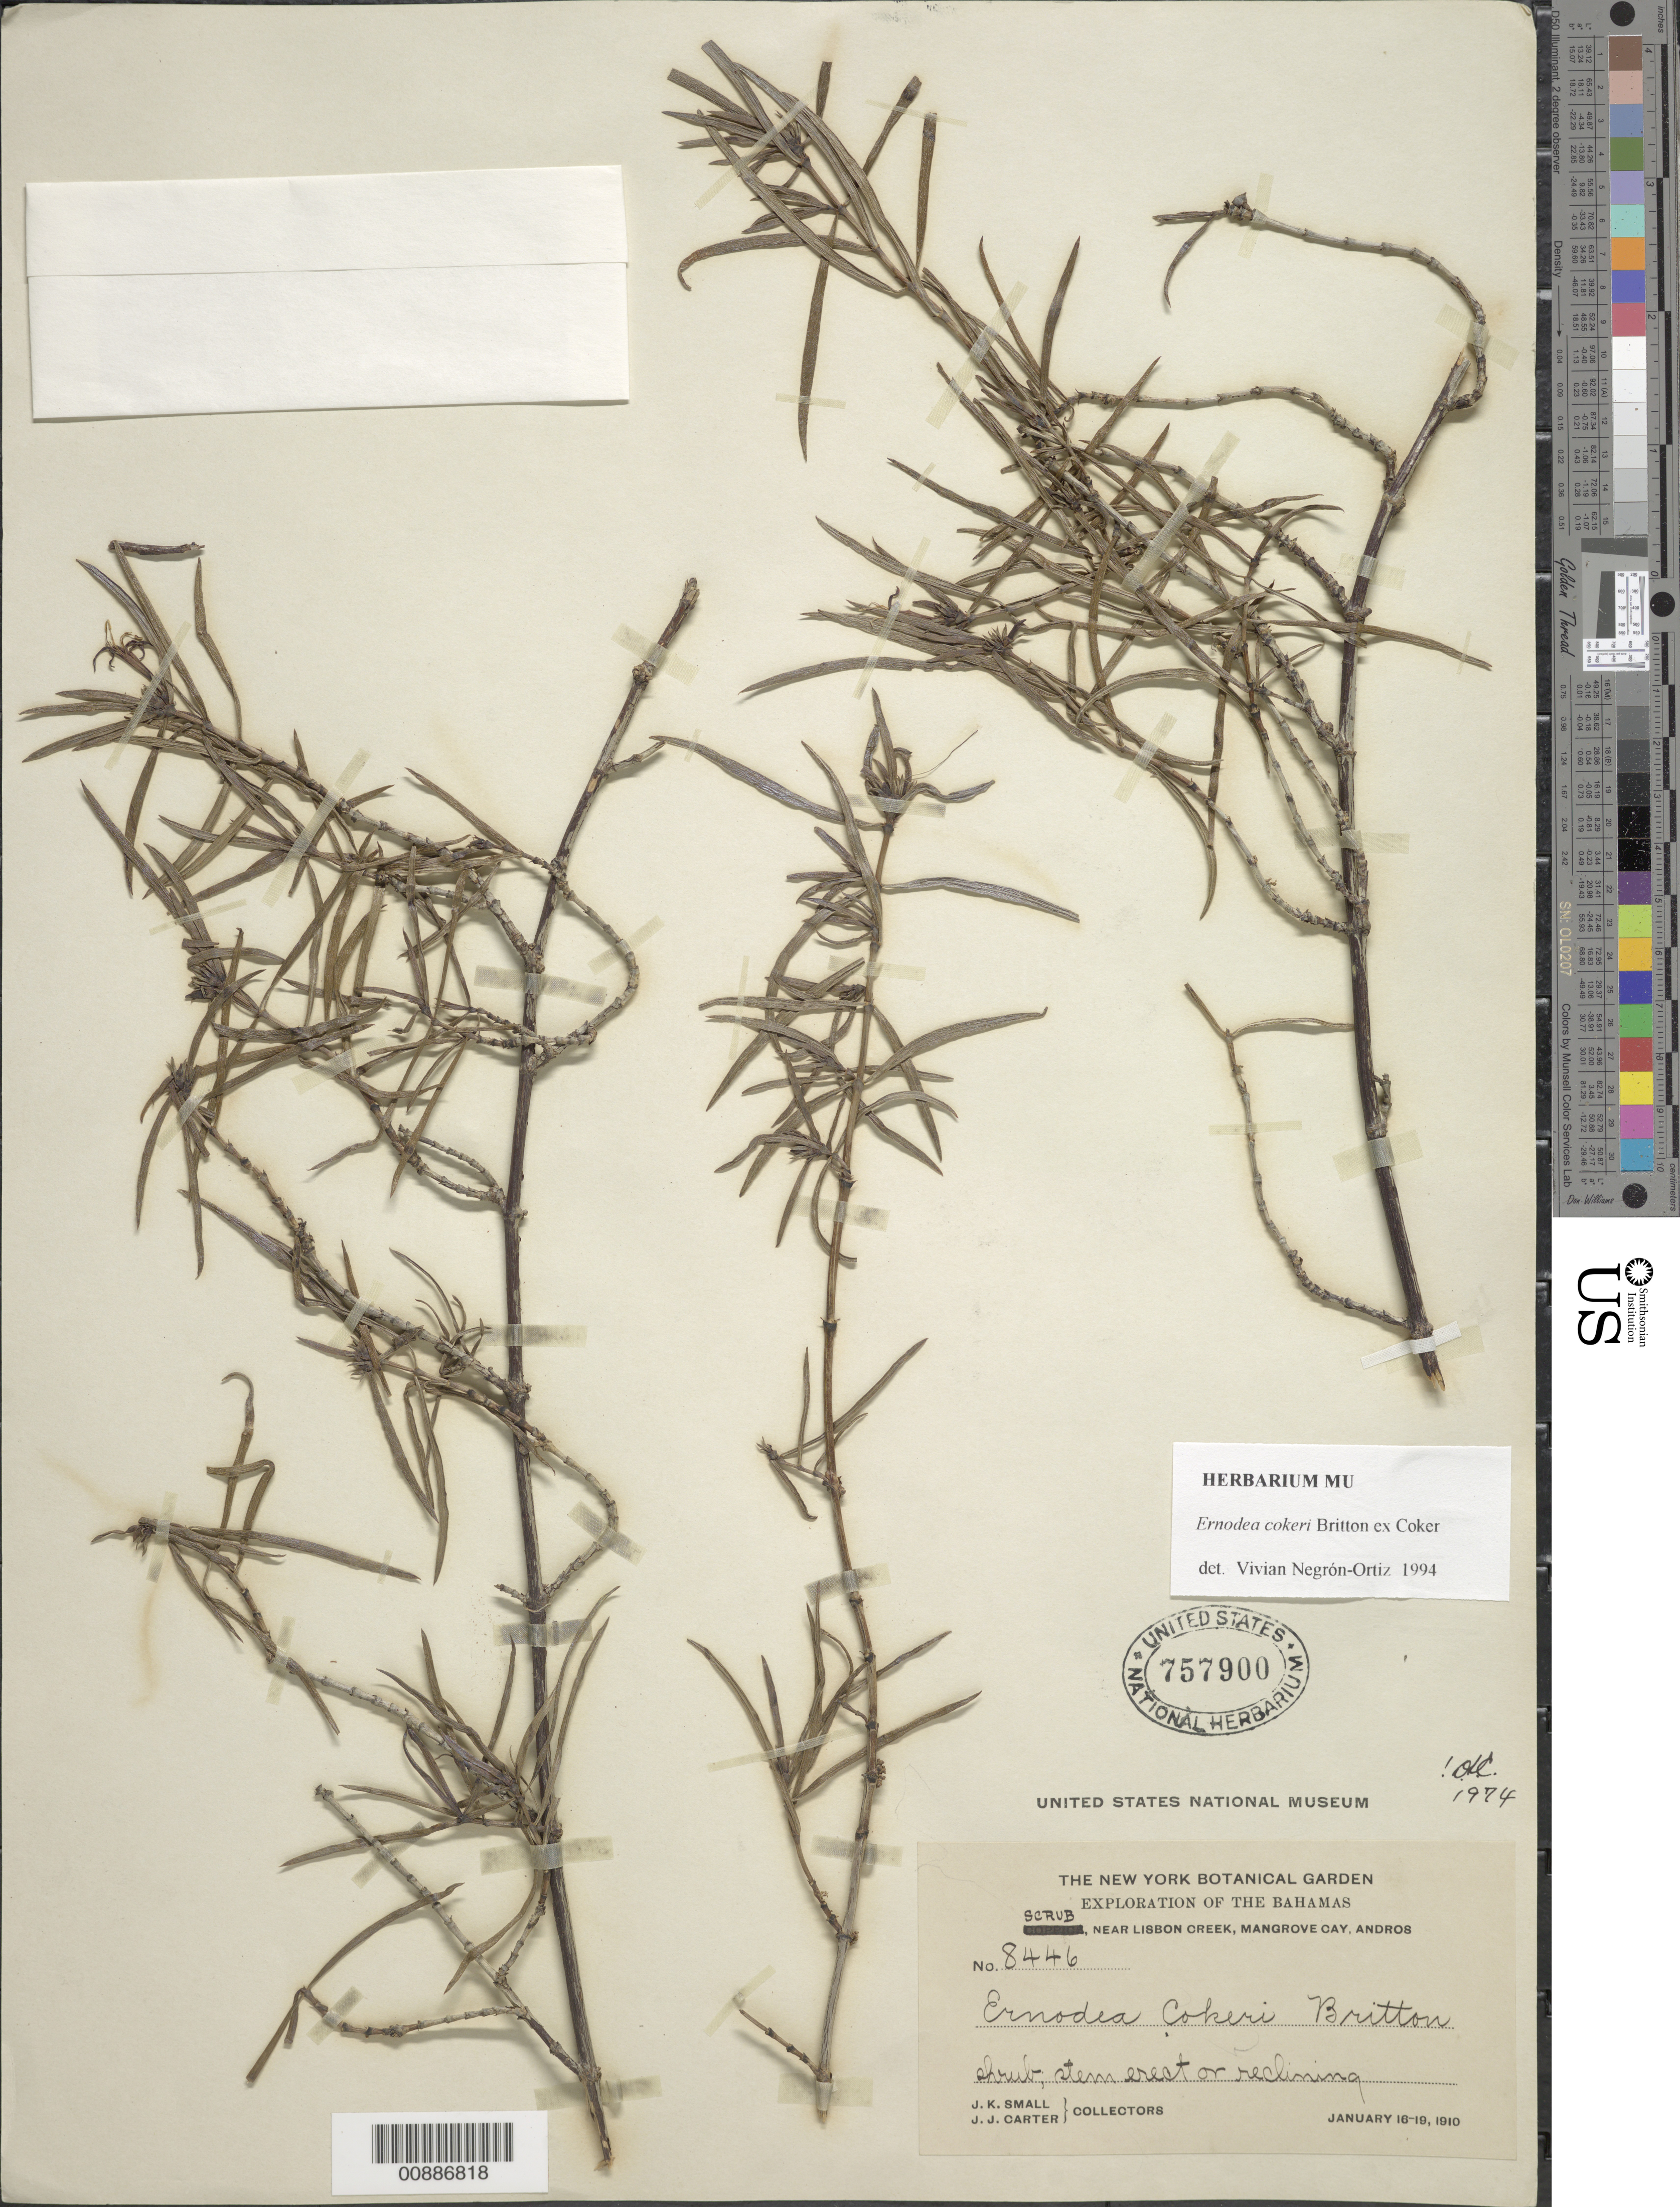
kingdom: Plantae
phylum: Tracheophyta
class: Magnoliopsida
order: Gentianales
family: Rubiaceae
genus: Ernodea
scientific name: Ernodea cokeri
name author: Britton ex Coker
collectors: J. K. Small & J. J. Carter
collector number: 8446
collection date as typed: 16 Jan 1910 to 19 Jan 1910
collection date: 1910-01-16/1910-01-19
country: Bahamas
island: Andros I.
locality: Andros. Near Lisbon Creek, Mangrove Cay.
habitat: Near creek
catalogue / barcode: US 757900